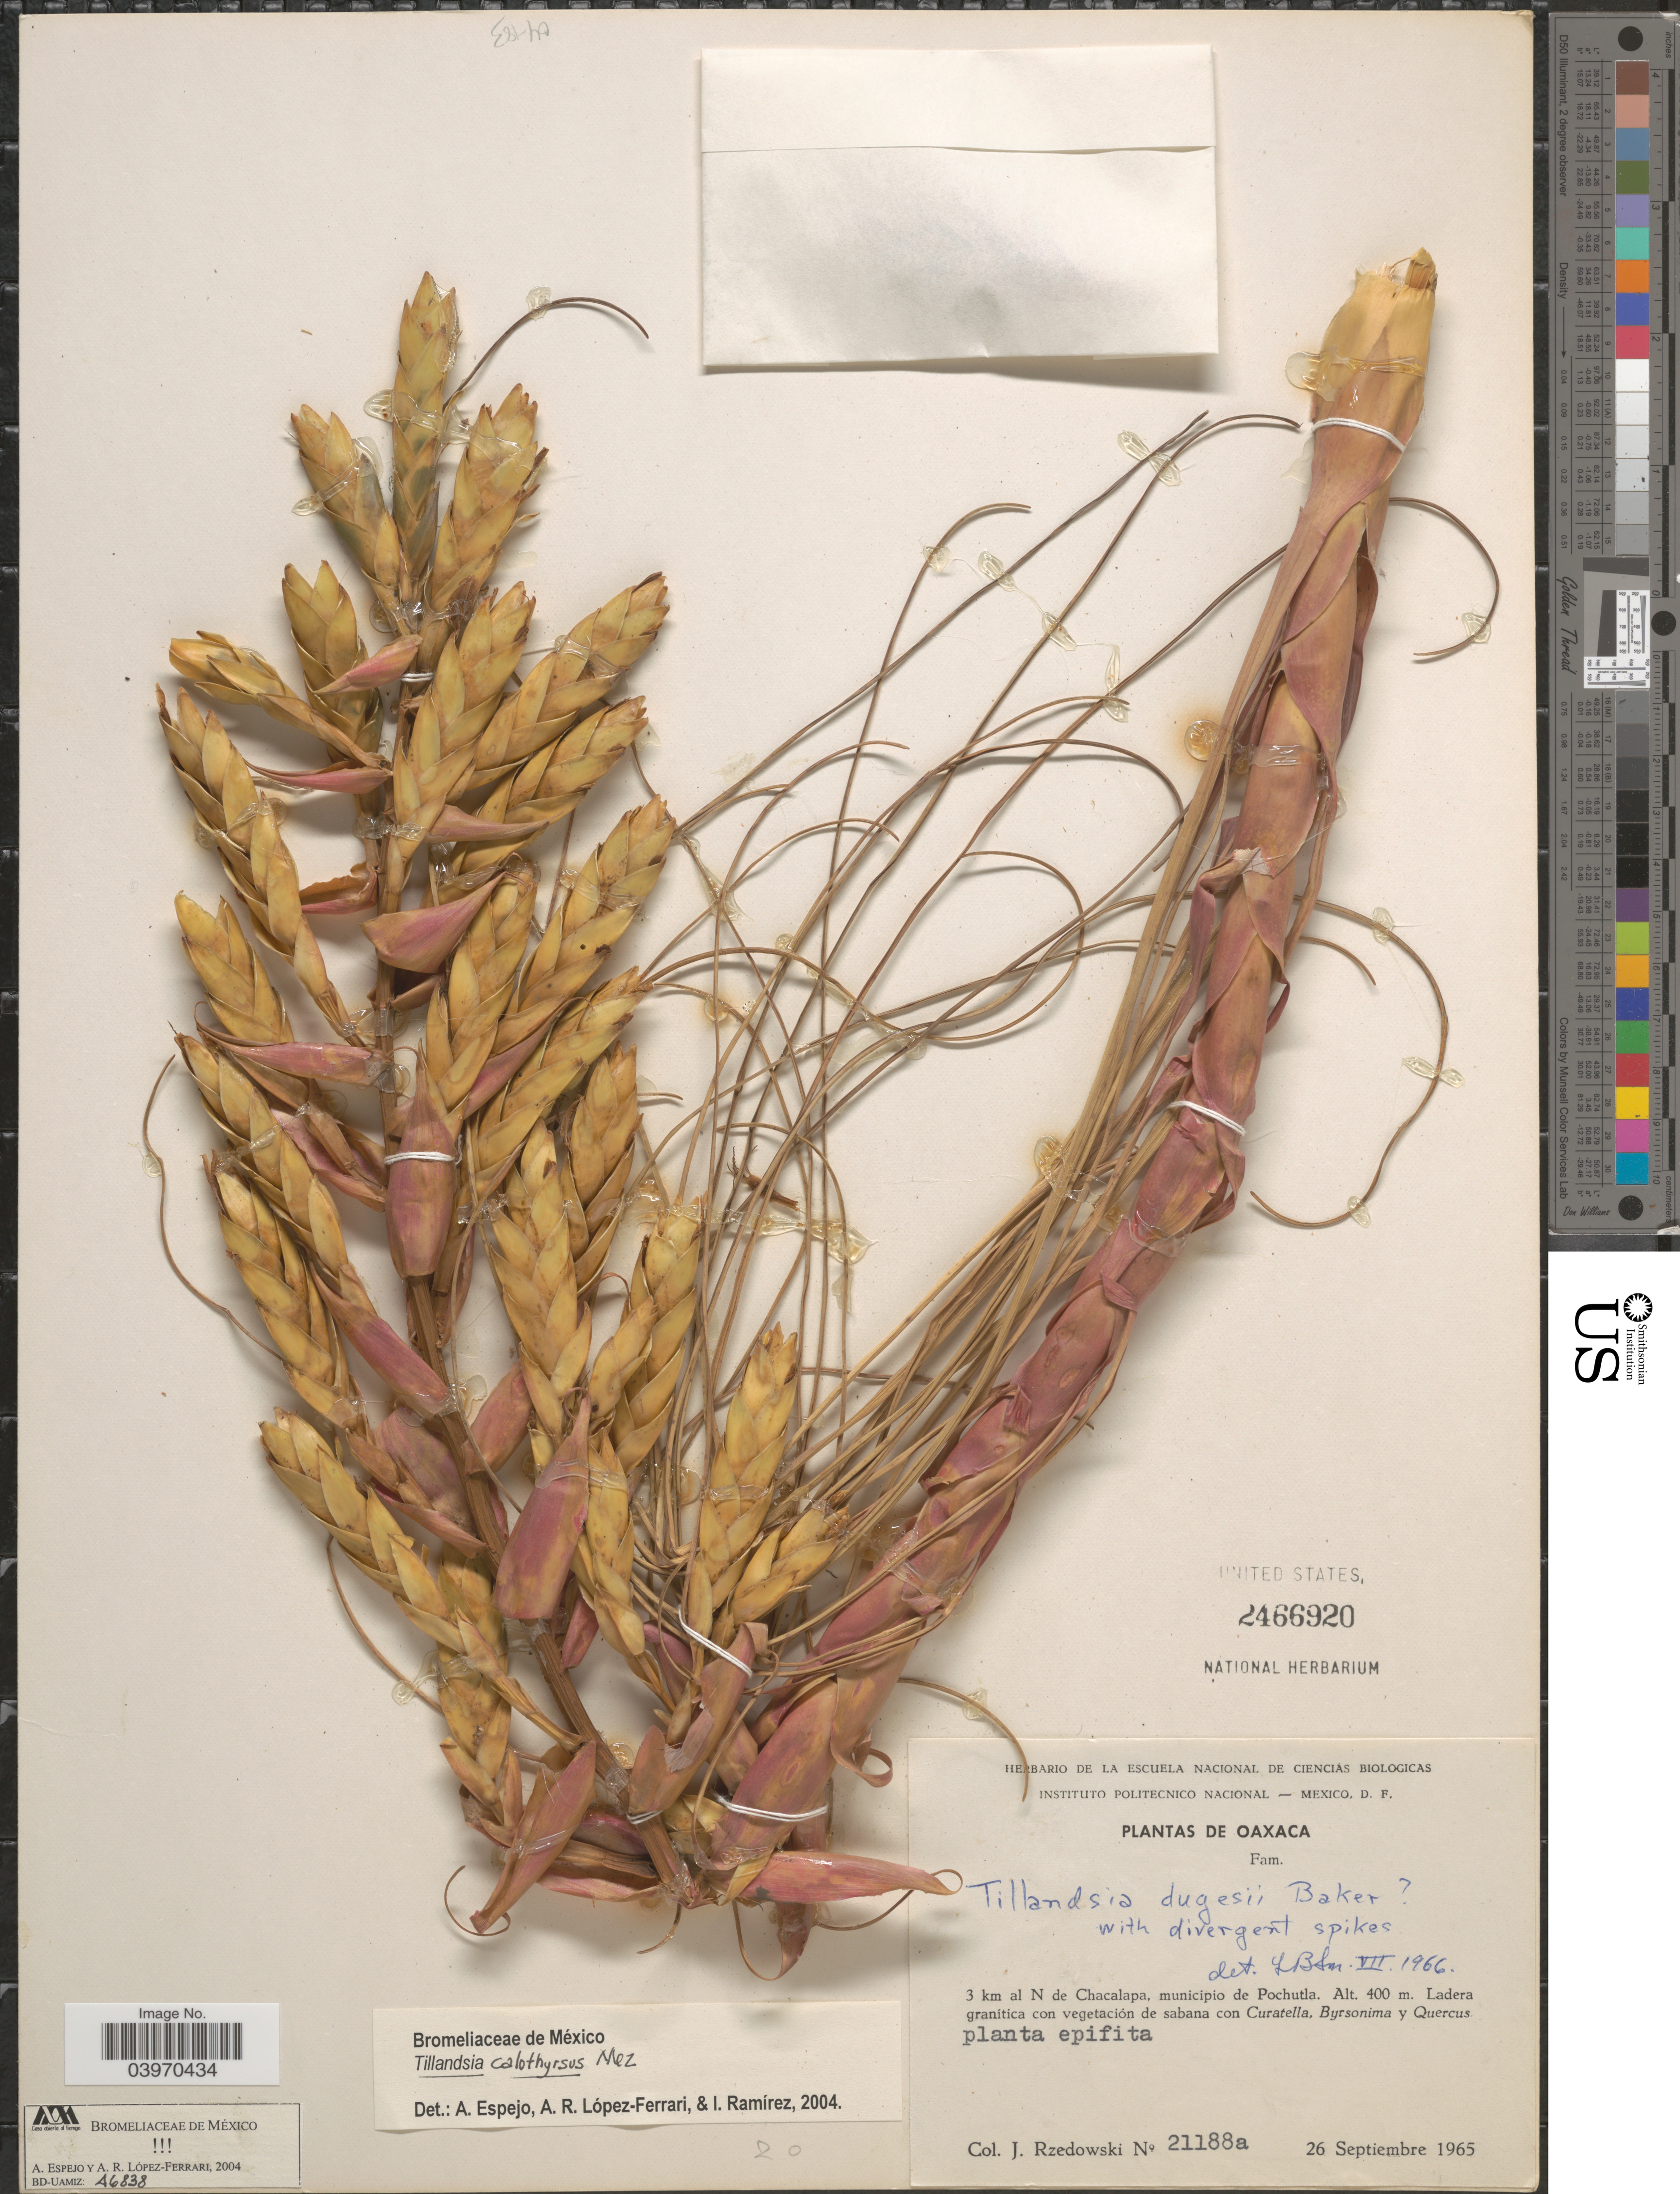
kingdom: Plantae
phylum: Tracheophyta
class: Liliopsida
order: Poales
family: Bromeliaceae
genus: Tillandsia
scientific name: Tillandsia calothyrsus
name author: Mez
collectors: J. Rzedowski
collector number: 21188a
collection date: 1965-09-26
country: Mexico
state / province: Oaxaca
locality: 3 km al N de Chacalapa, municipio de Pochutla.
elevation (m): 400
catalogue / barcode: US 2466920